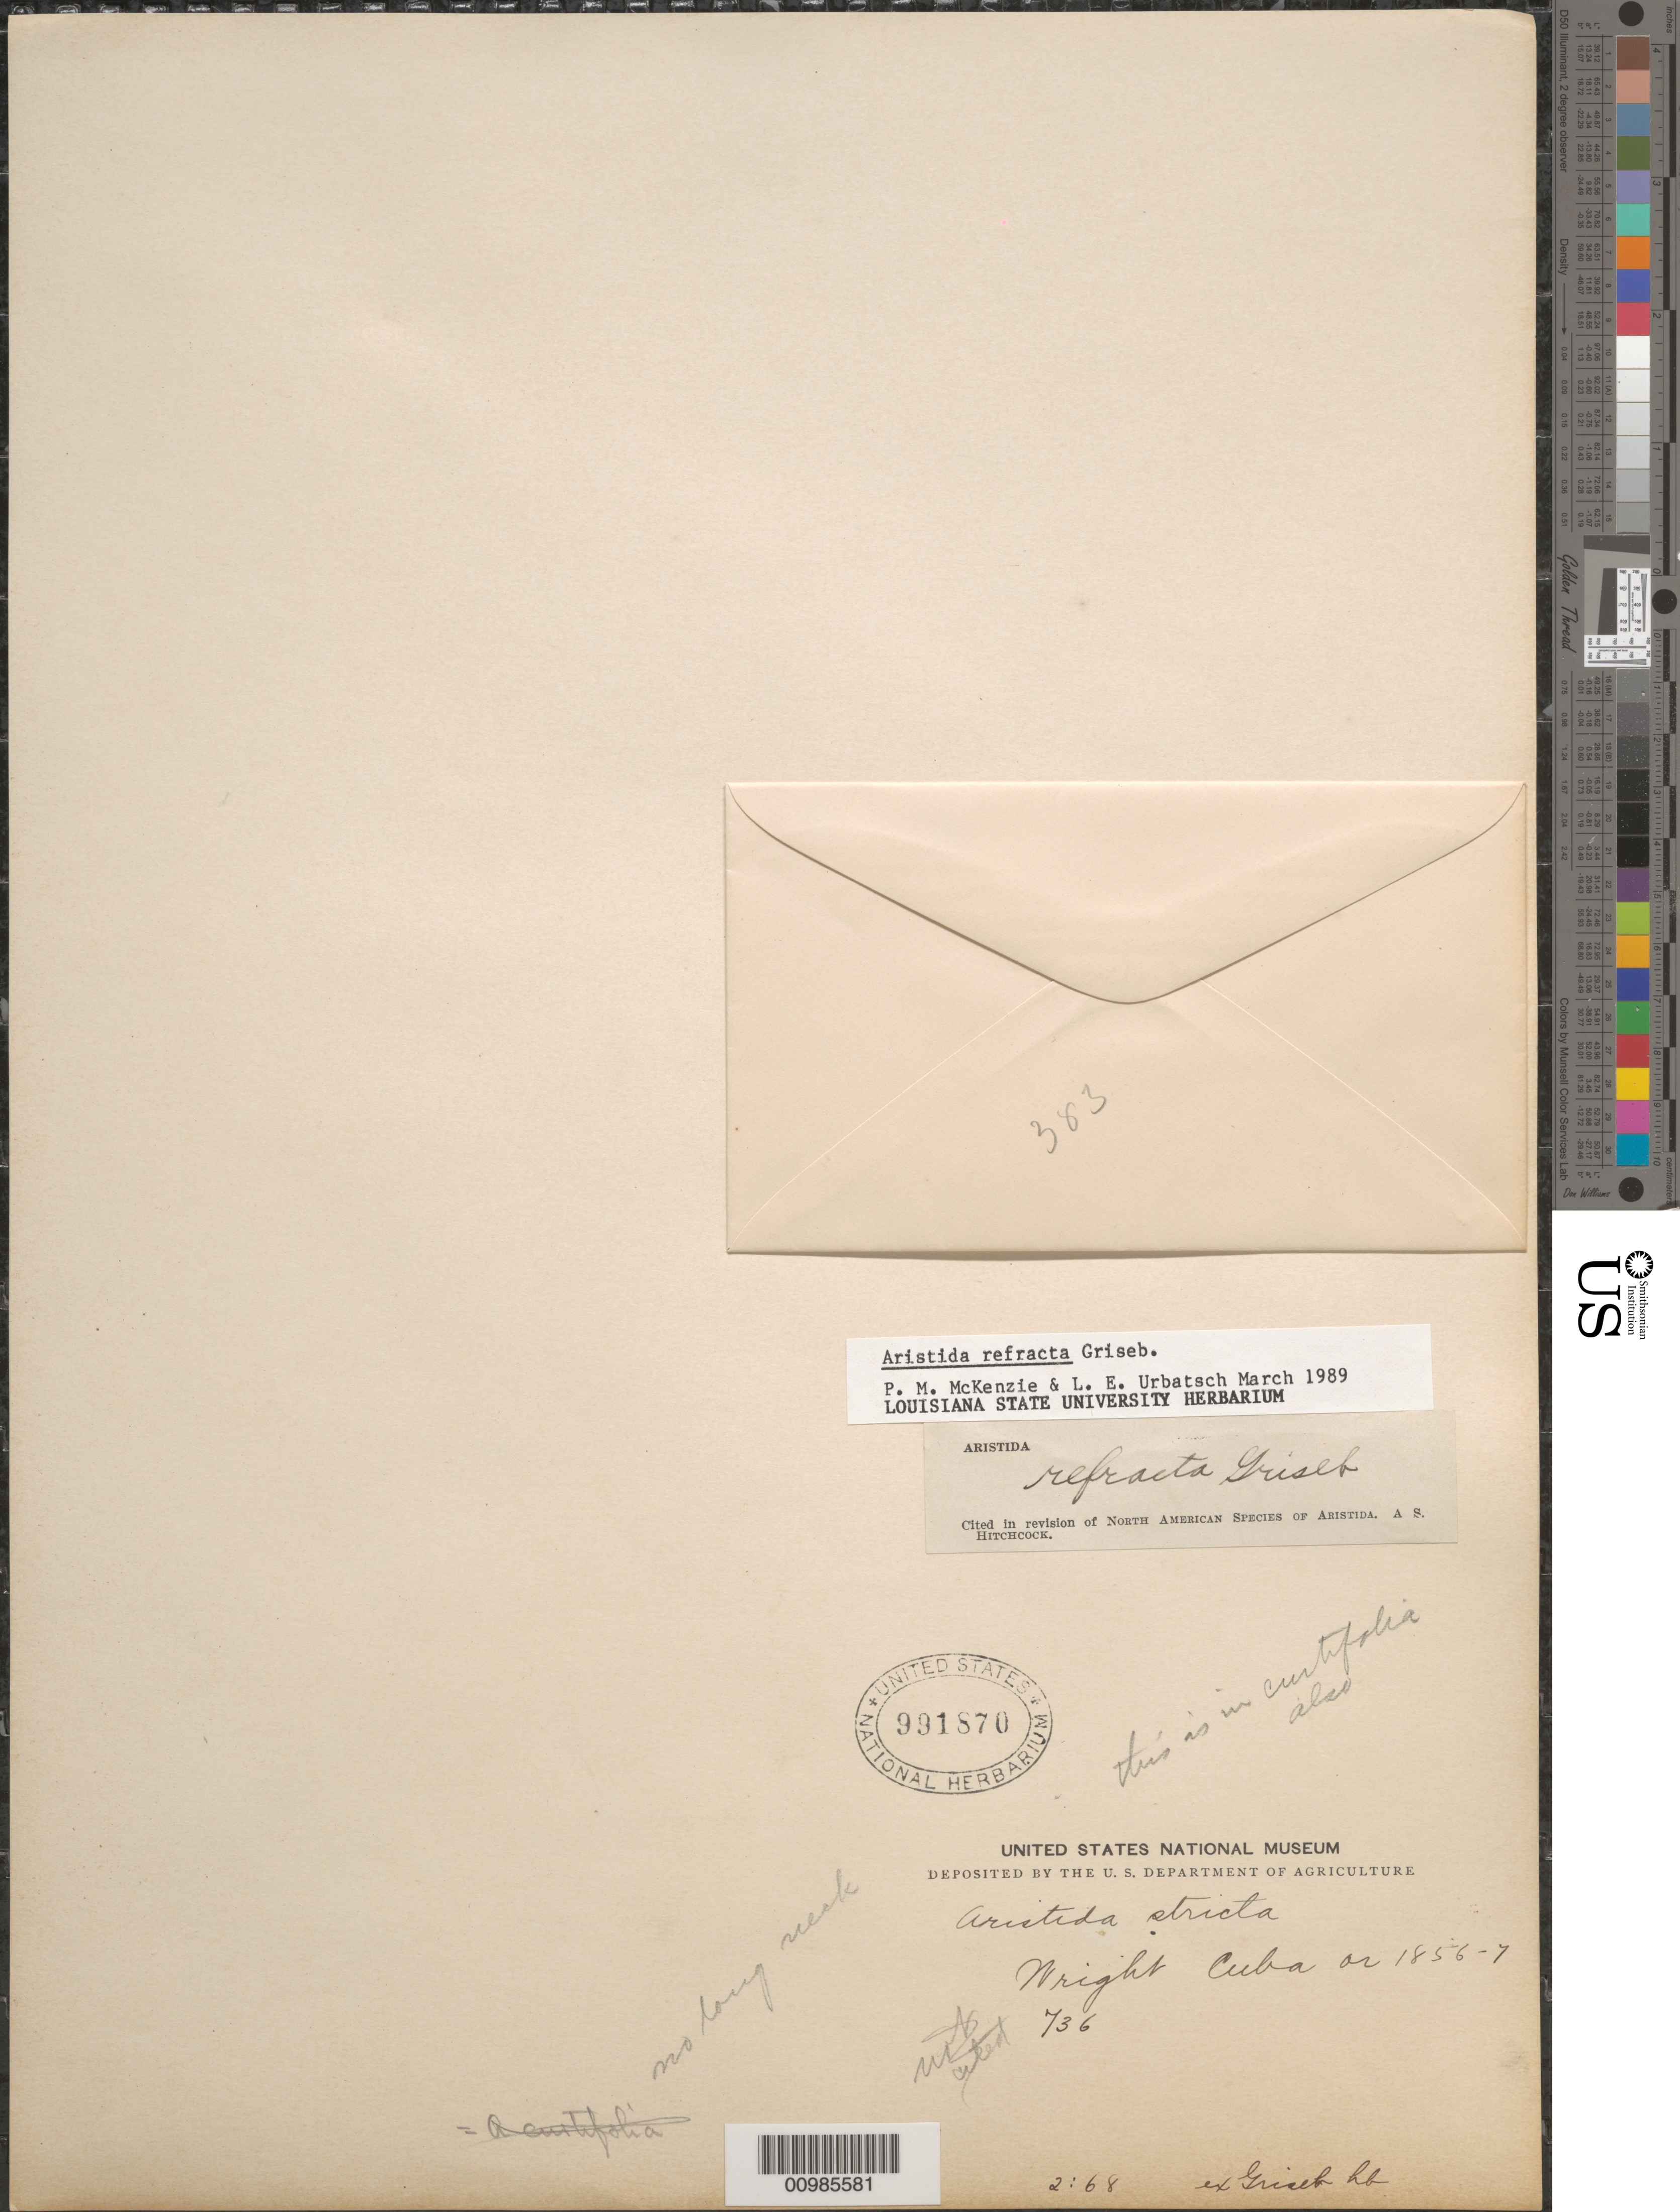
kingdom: Plantae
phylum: Tracheophyta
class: Liliopsida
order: Poales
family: Poaceae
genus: Aristida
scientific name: Aristida refracta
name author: Griseb.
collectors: C. Wright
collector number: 736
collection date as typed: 1856 to -- --- 1867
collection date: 1856/1857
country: Cuba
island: Cuba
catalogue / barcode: US 991870